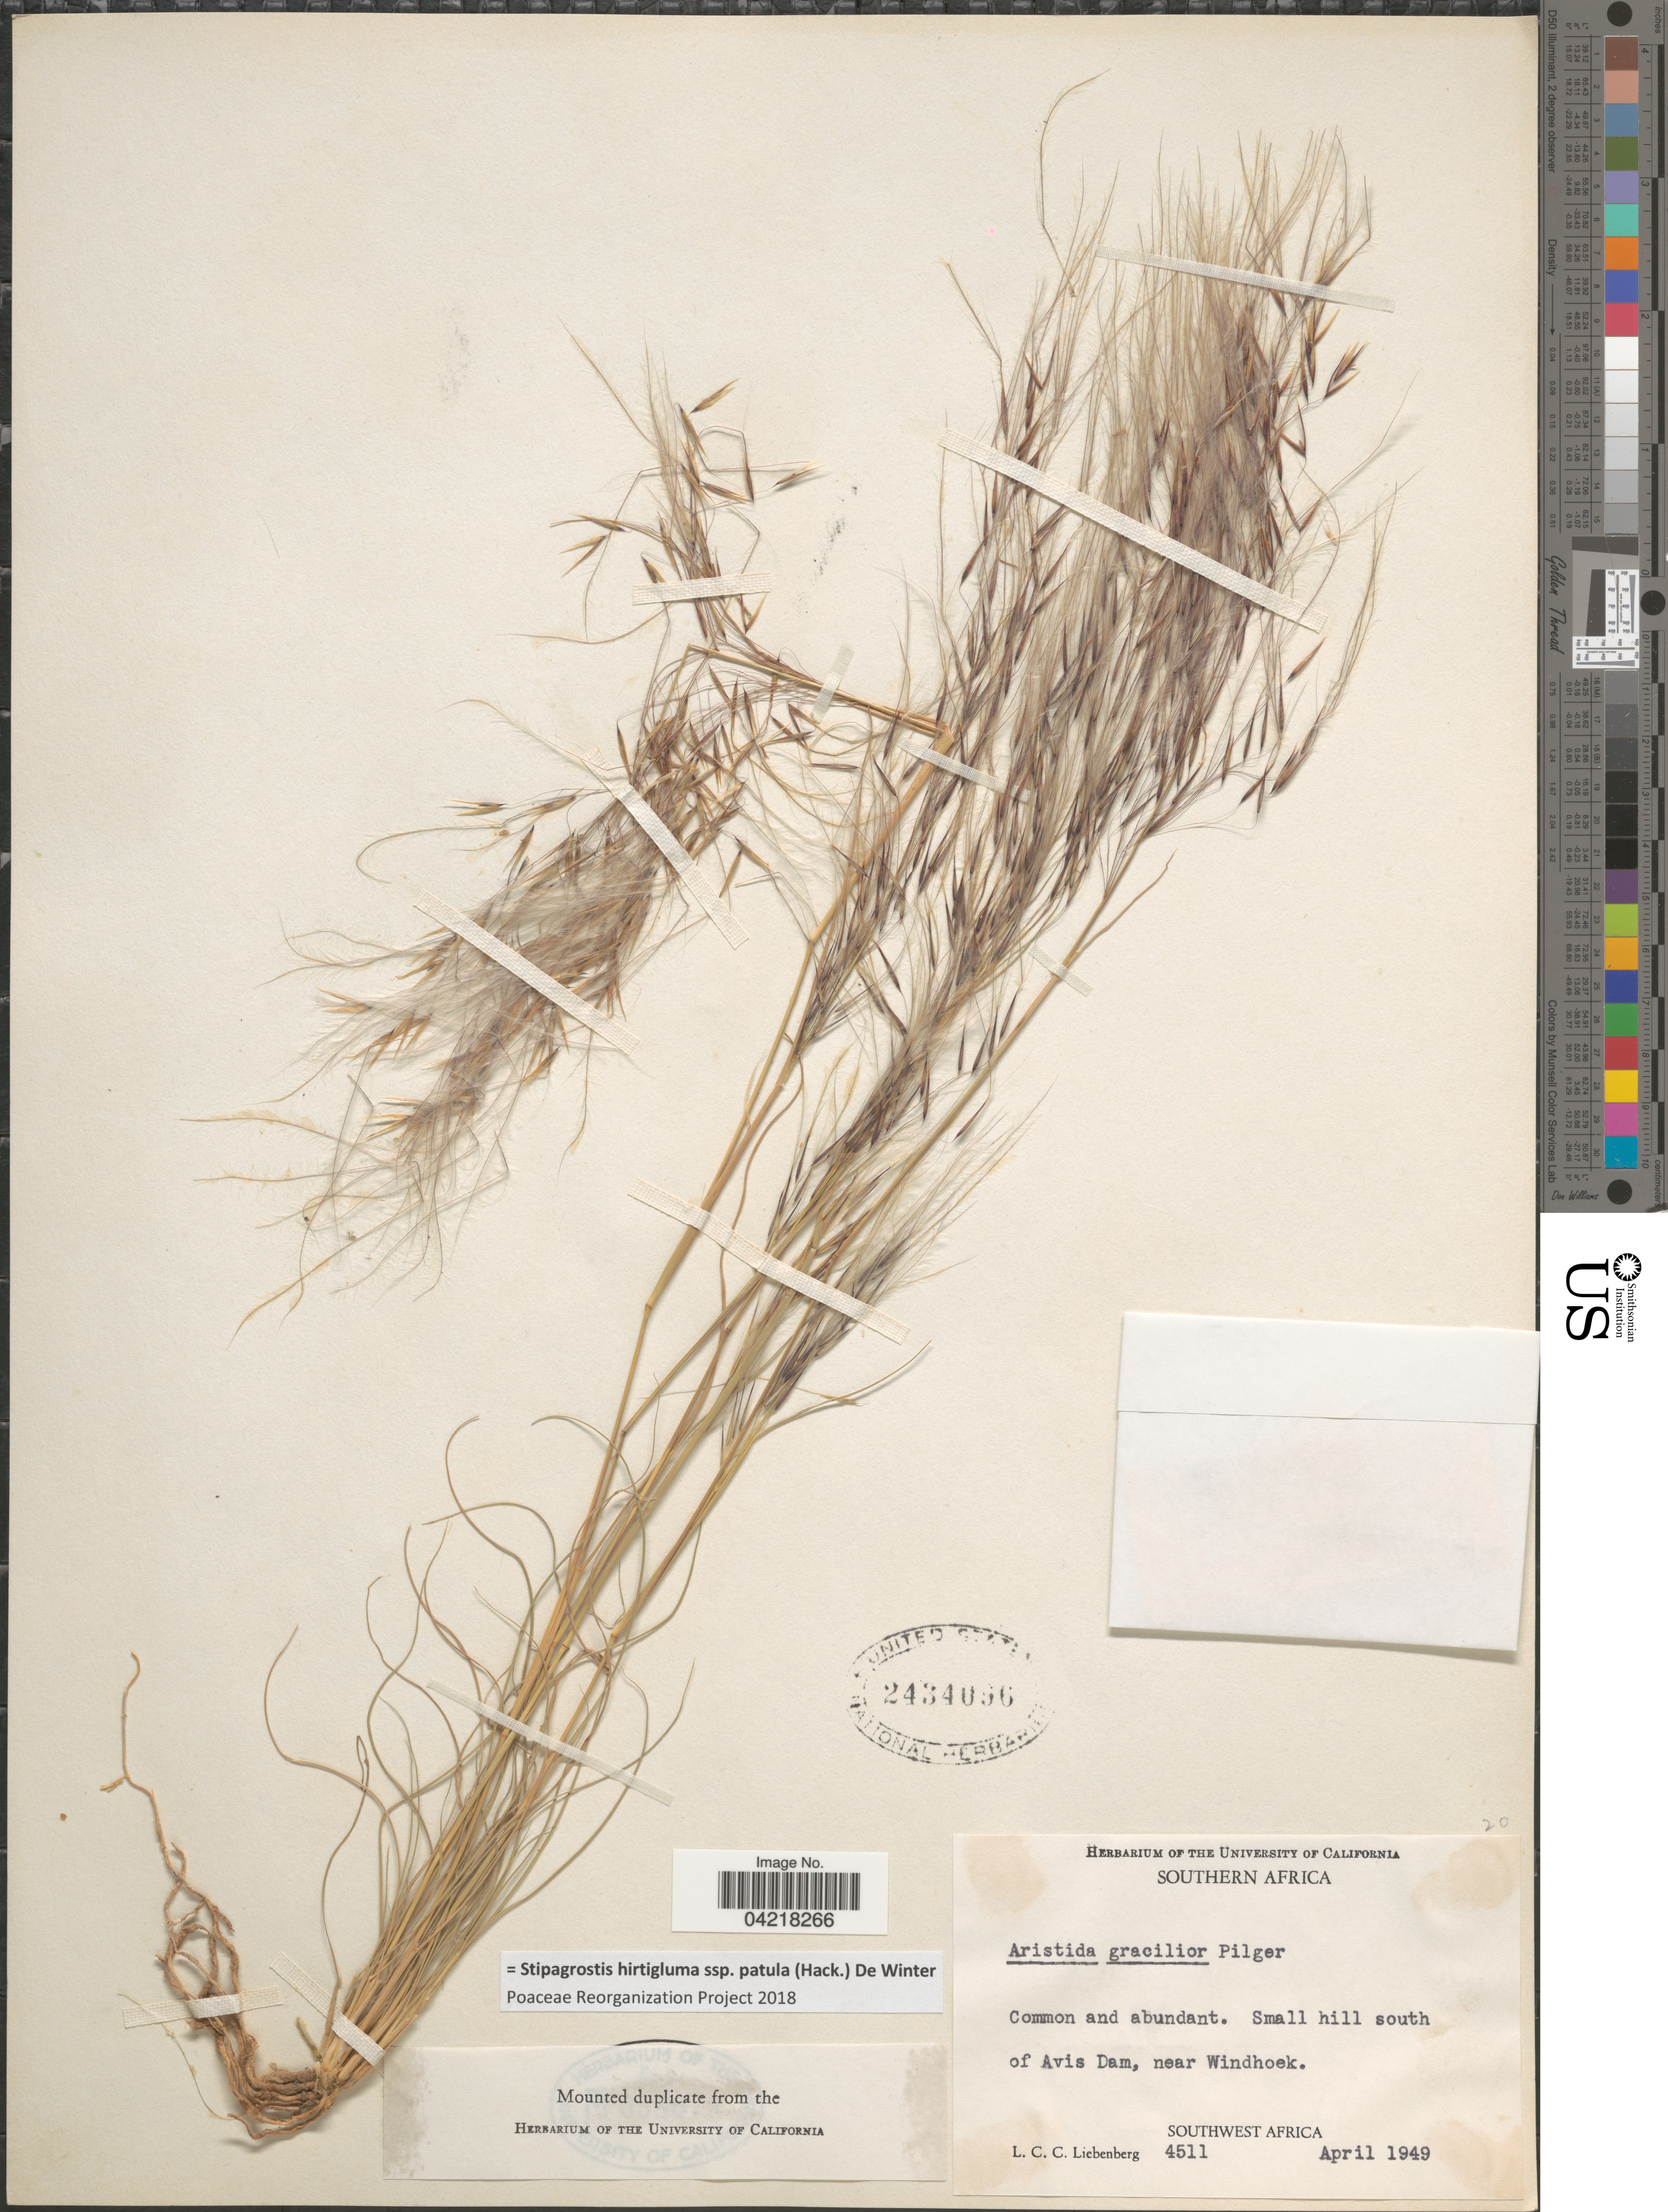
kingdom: Plantae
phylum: Tracheophyta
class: Liliopsida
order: Poales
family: Poaceae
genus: Stipagrostis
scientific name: Stipagrostis hirtigluma subsp. patula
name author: (Hack.) De Winter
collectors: L. Liebenberg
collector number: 4511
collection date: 1949-04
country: South Africa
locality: Common and abundant. Small hill south of Avis Dam, near Windhoek. Southwest Africa.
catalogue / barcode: US 2434096